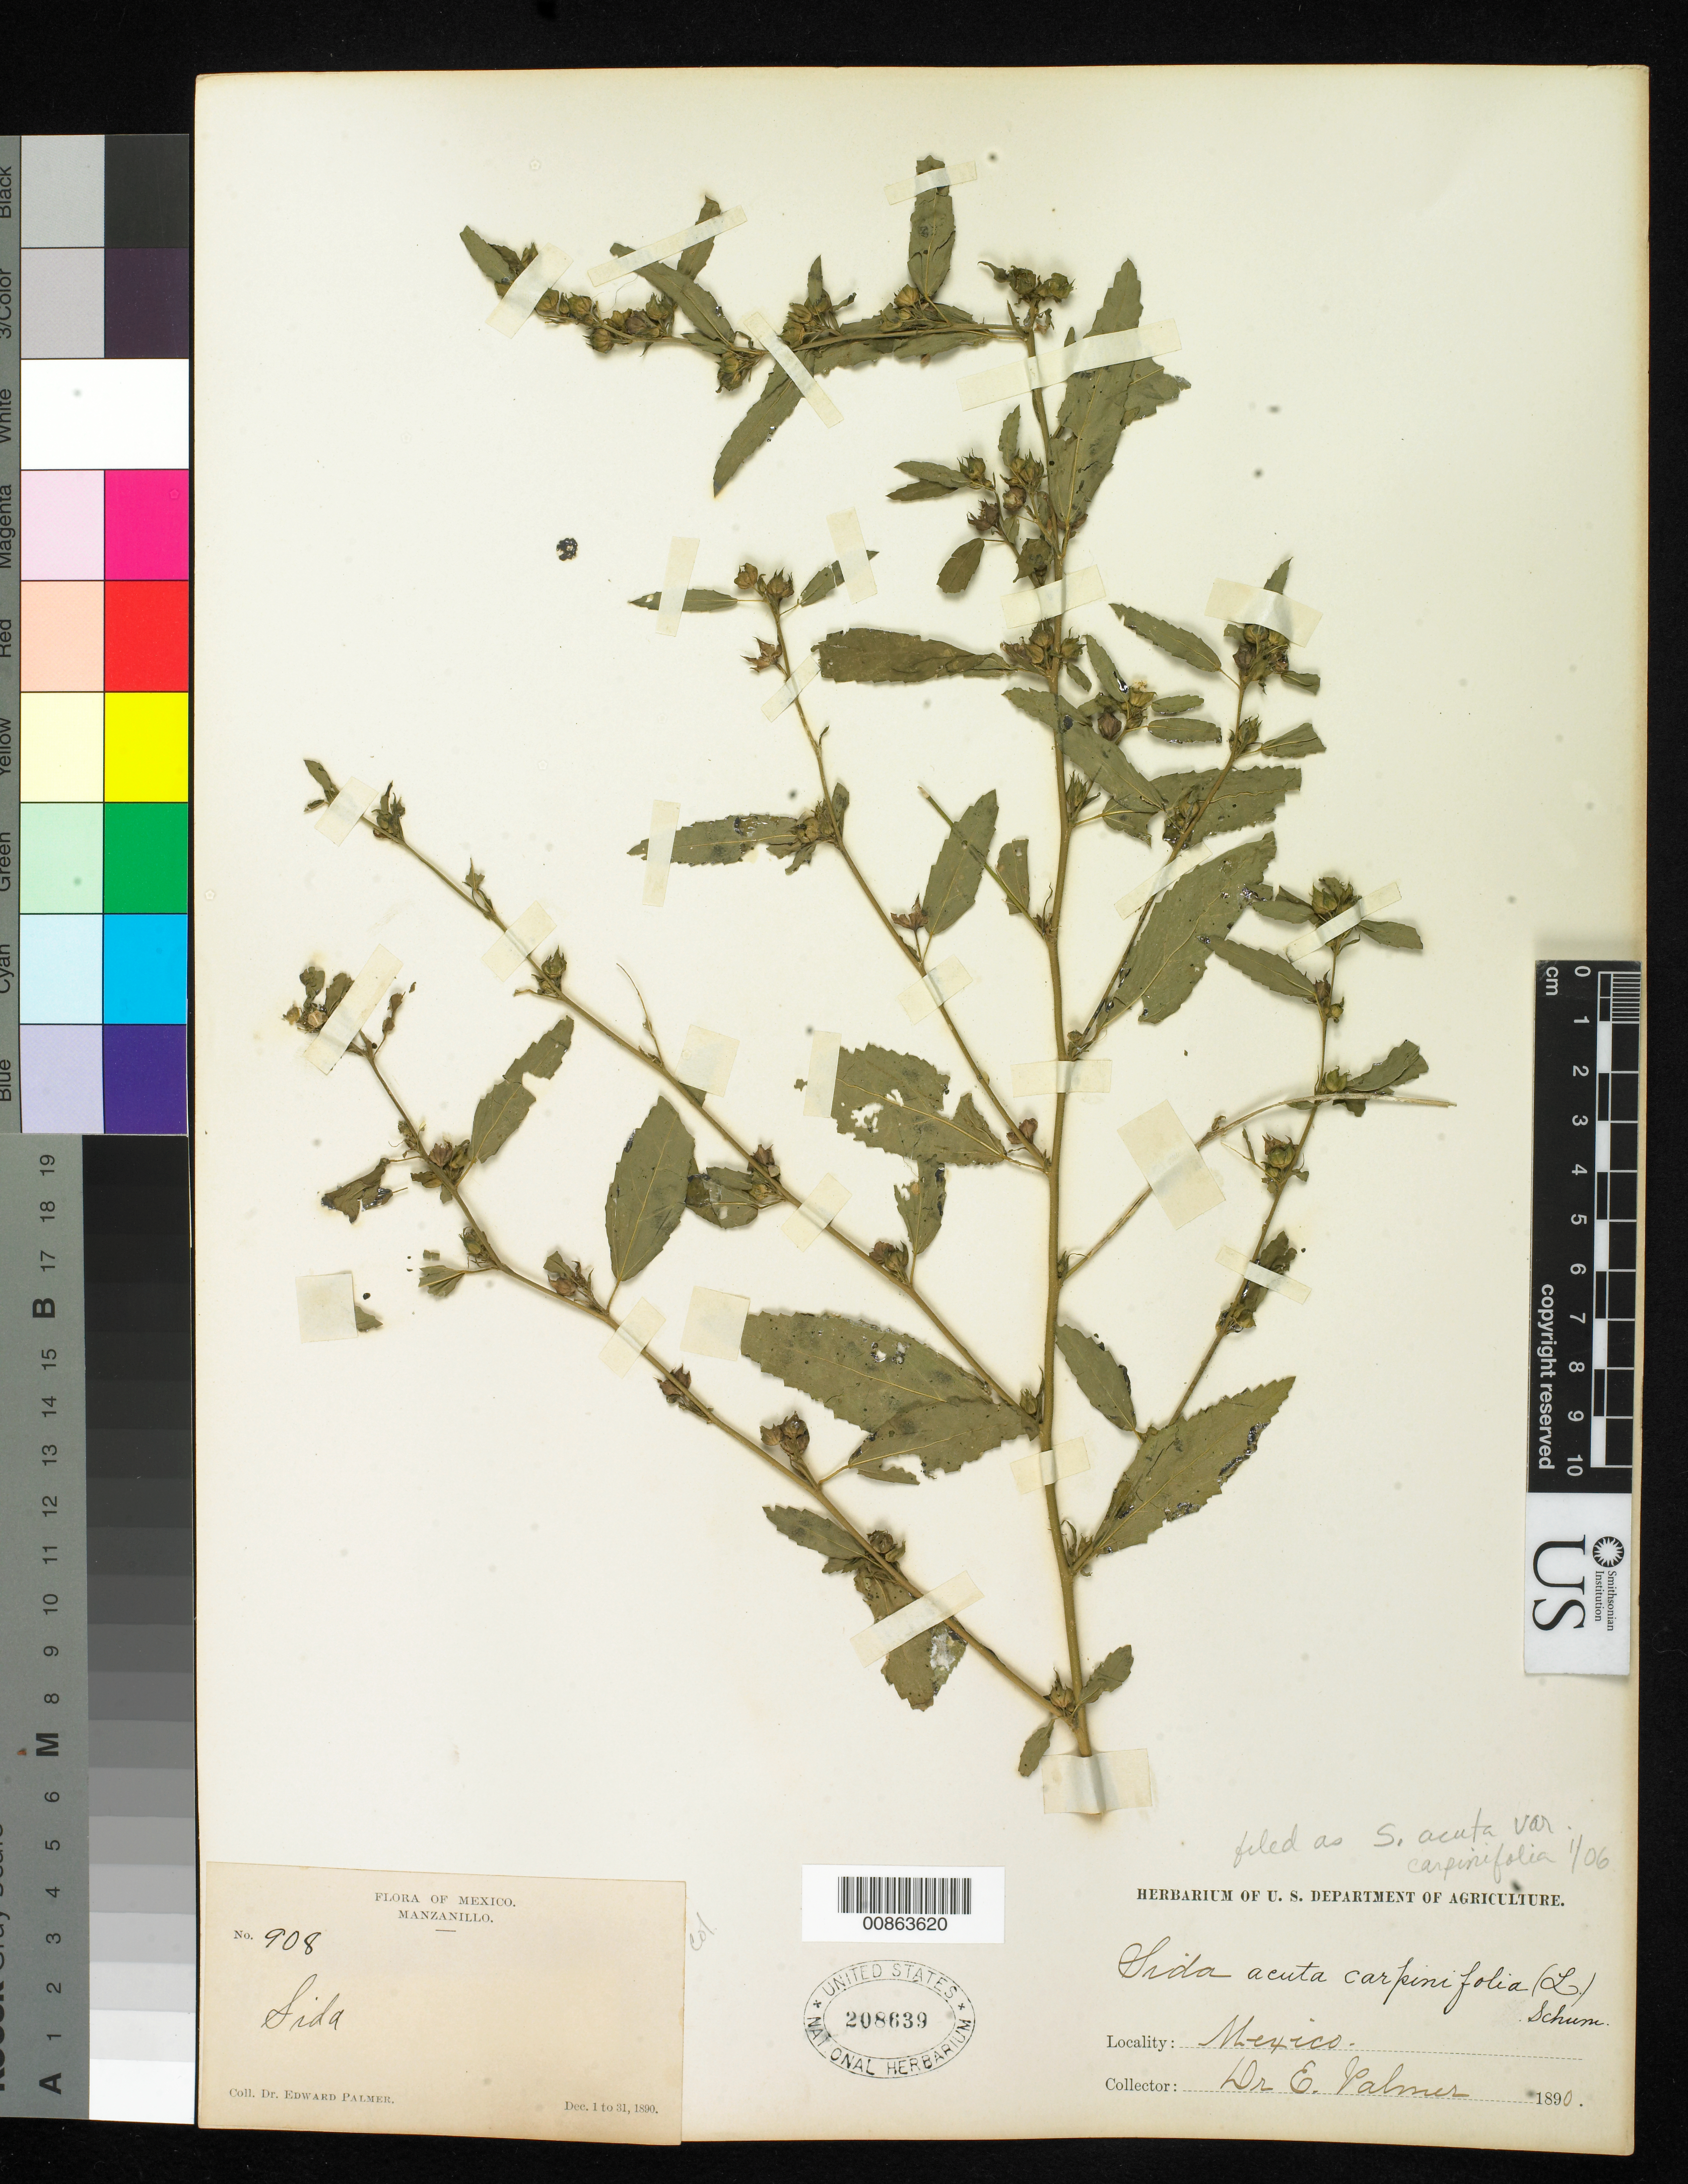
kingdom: Plantae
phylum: Tracheophyta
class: Magnoliopsida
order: Malvales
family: Malvaceae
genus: Sida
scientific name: Sida acuta subsp. carpinifolia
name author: (Medik.) Borss.Waalk.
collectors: E. Palmer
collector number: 908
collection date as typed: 01 Dec 1890 to 31 Dec 1890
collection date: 1890-12-01/1890-12-31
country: Mexico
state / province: Colima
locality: Manzanillo, Colima.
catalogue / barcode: US 208639